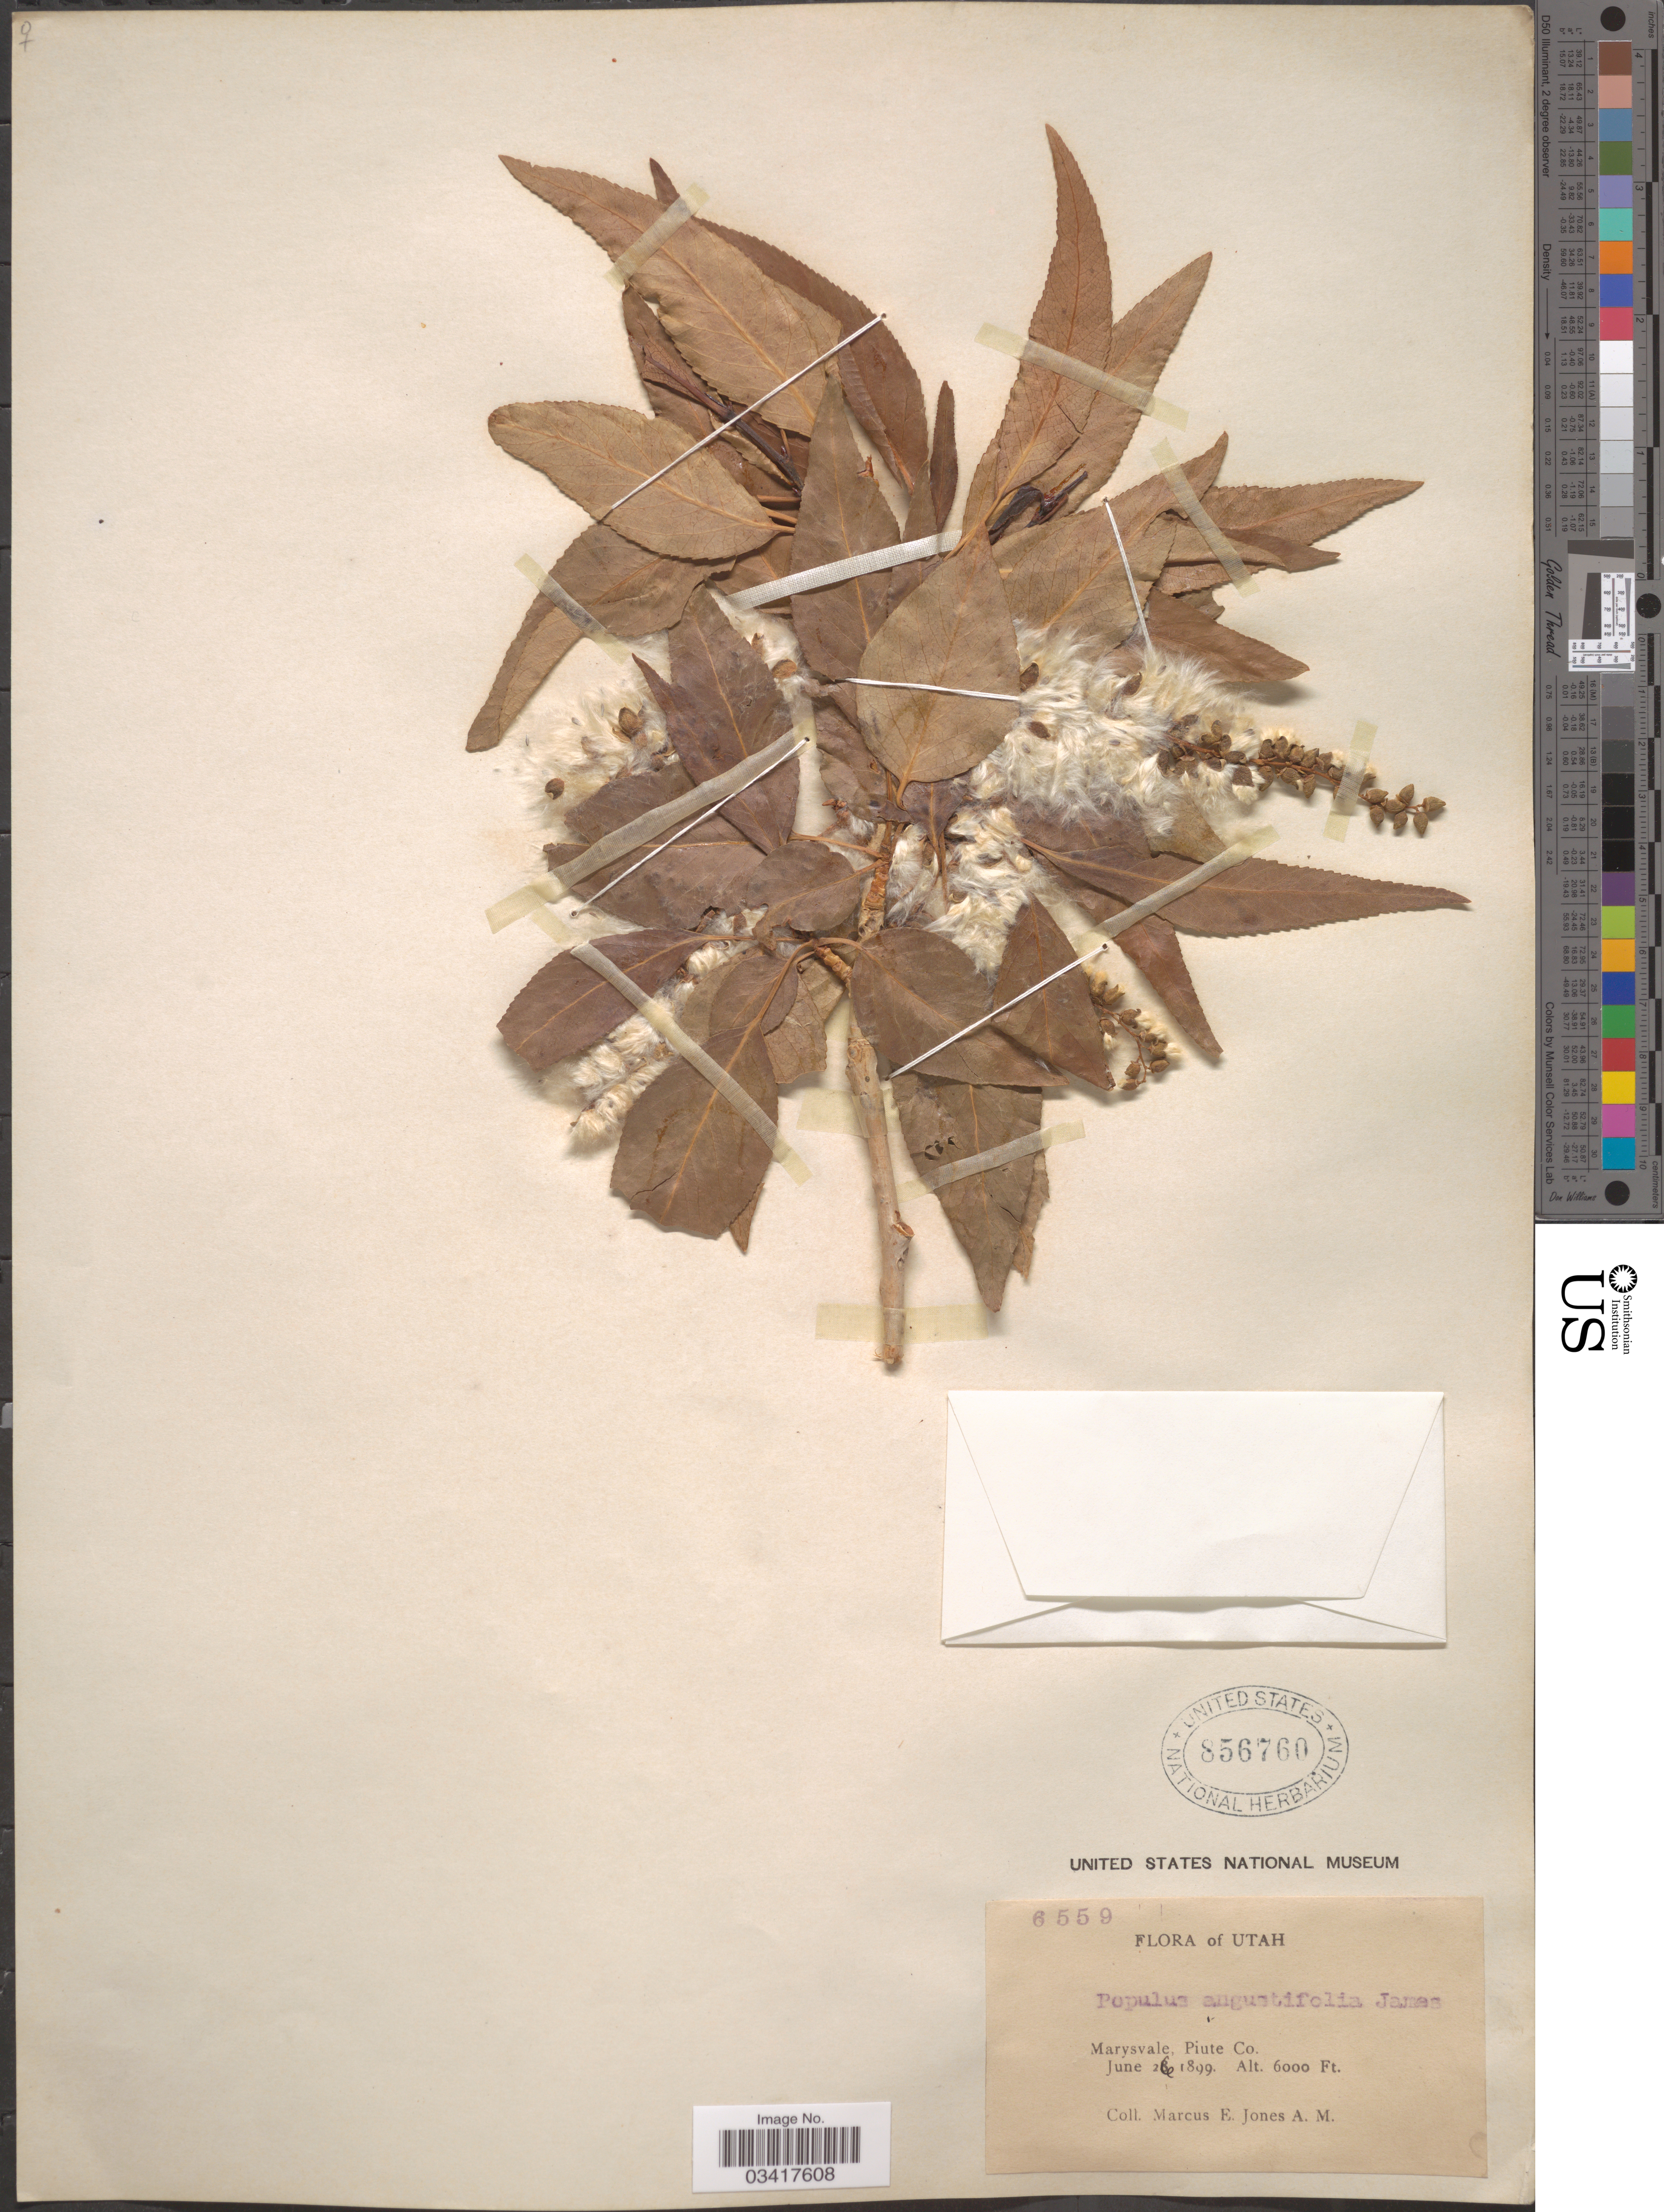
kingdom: Plantae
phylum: Tracheophyta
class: Magnoliopsida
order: Malpighiales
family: Salicaceae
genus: Populus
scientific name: Populus angustifolia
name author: E. James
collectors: M. E. Jones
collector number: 6559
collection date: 1899-06-26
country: United States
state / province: Utah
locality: Marysvale, Piute Co.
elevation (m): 1829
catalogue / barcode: US 856760